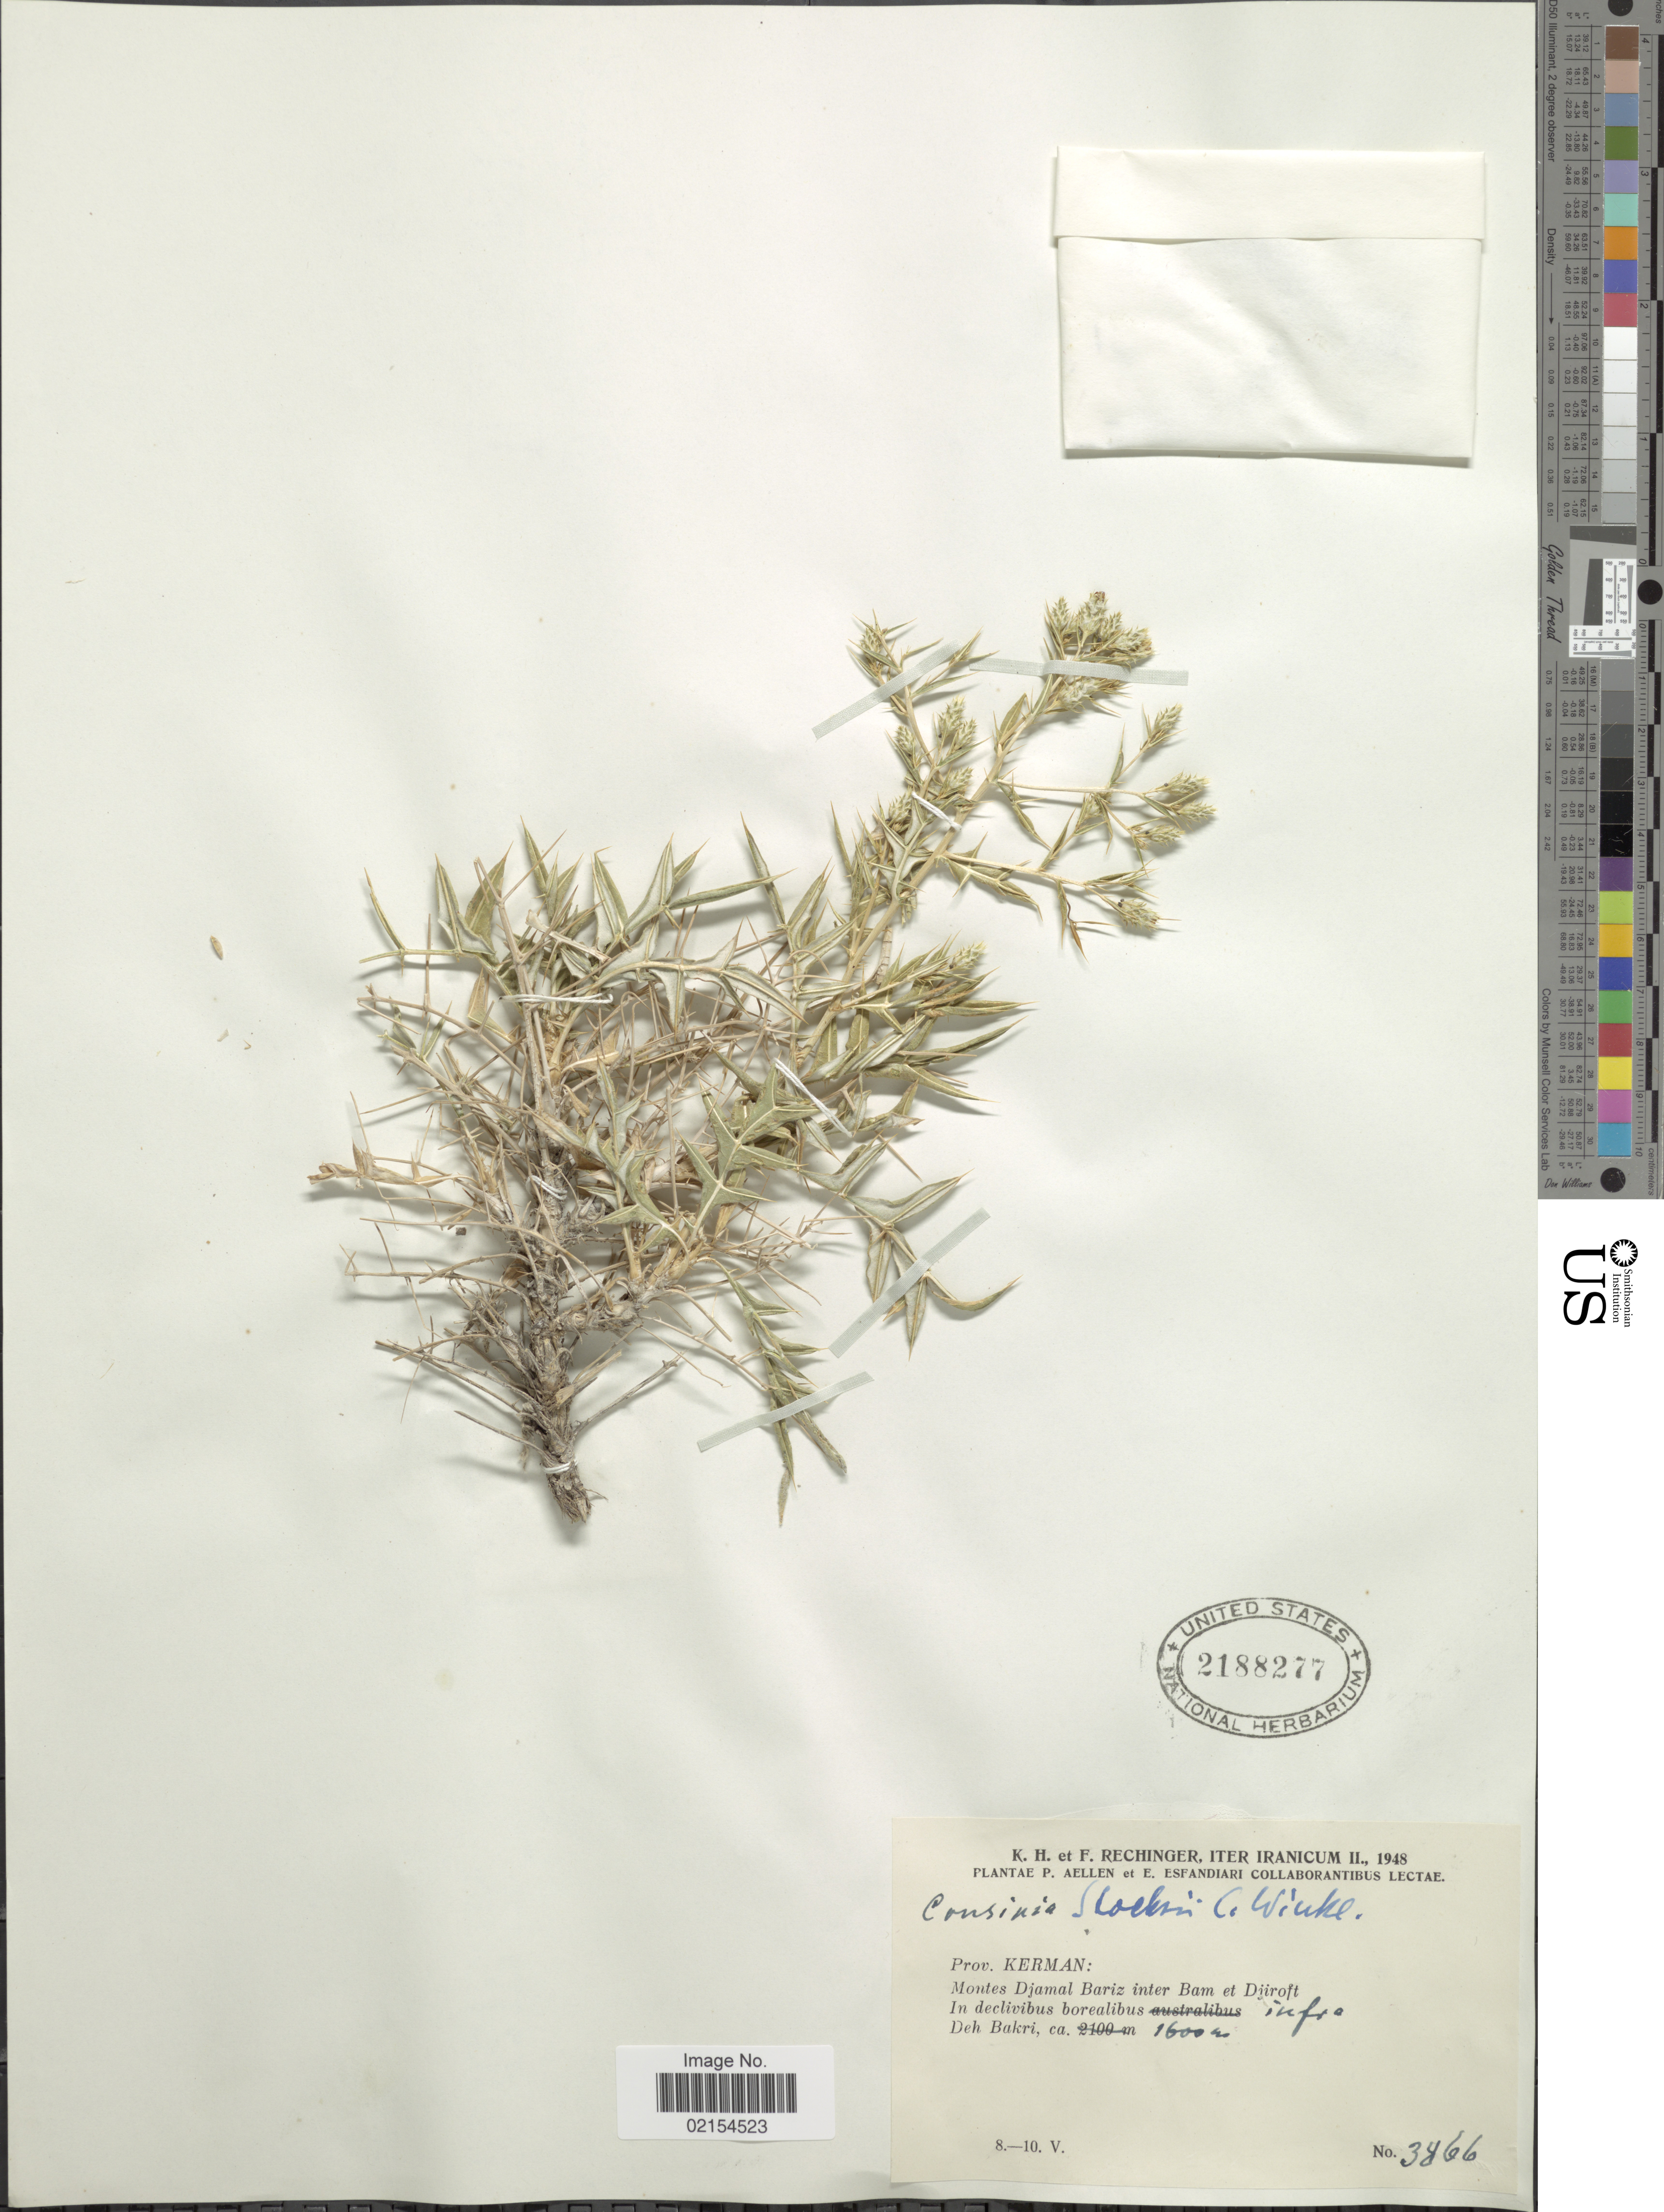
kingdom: Plantae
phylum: Tracheophyta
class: Magnoliopsida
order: Asterales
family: Asteraceae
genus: Cousinia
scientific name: Cousinia stocksii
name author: C. Winkl.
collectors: K. H. Rechinger & F. Rechinger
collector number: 3466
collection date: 1948-05-08/1948-05-10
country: Iran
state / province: Kerman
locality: Iter Iranicum, Prov. Kerman: Montes Djamal Bariz inter Bam et Djiroft, In declivibus borealibus infra, Deh Bakri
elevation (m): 1600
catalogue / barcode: US 2188277